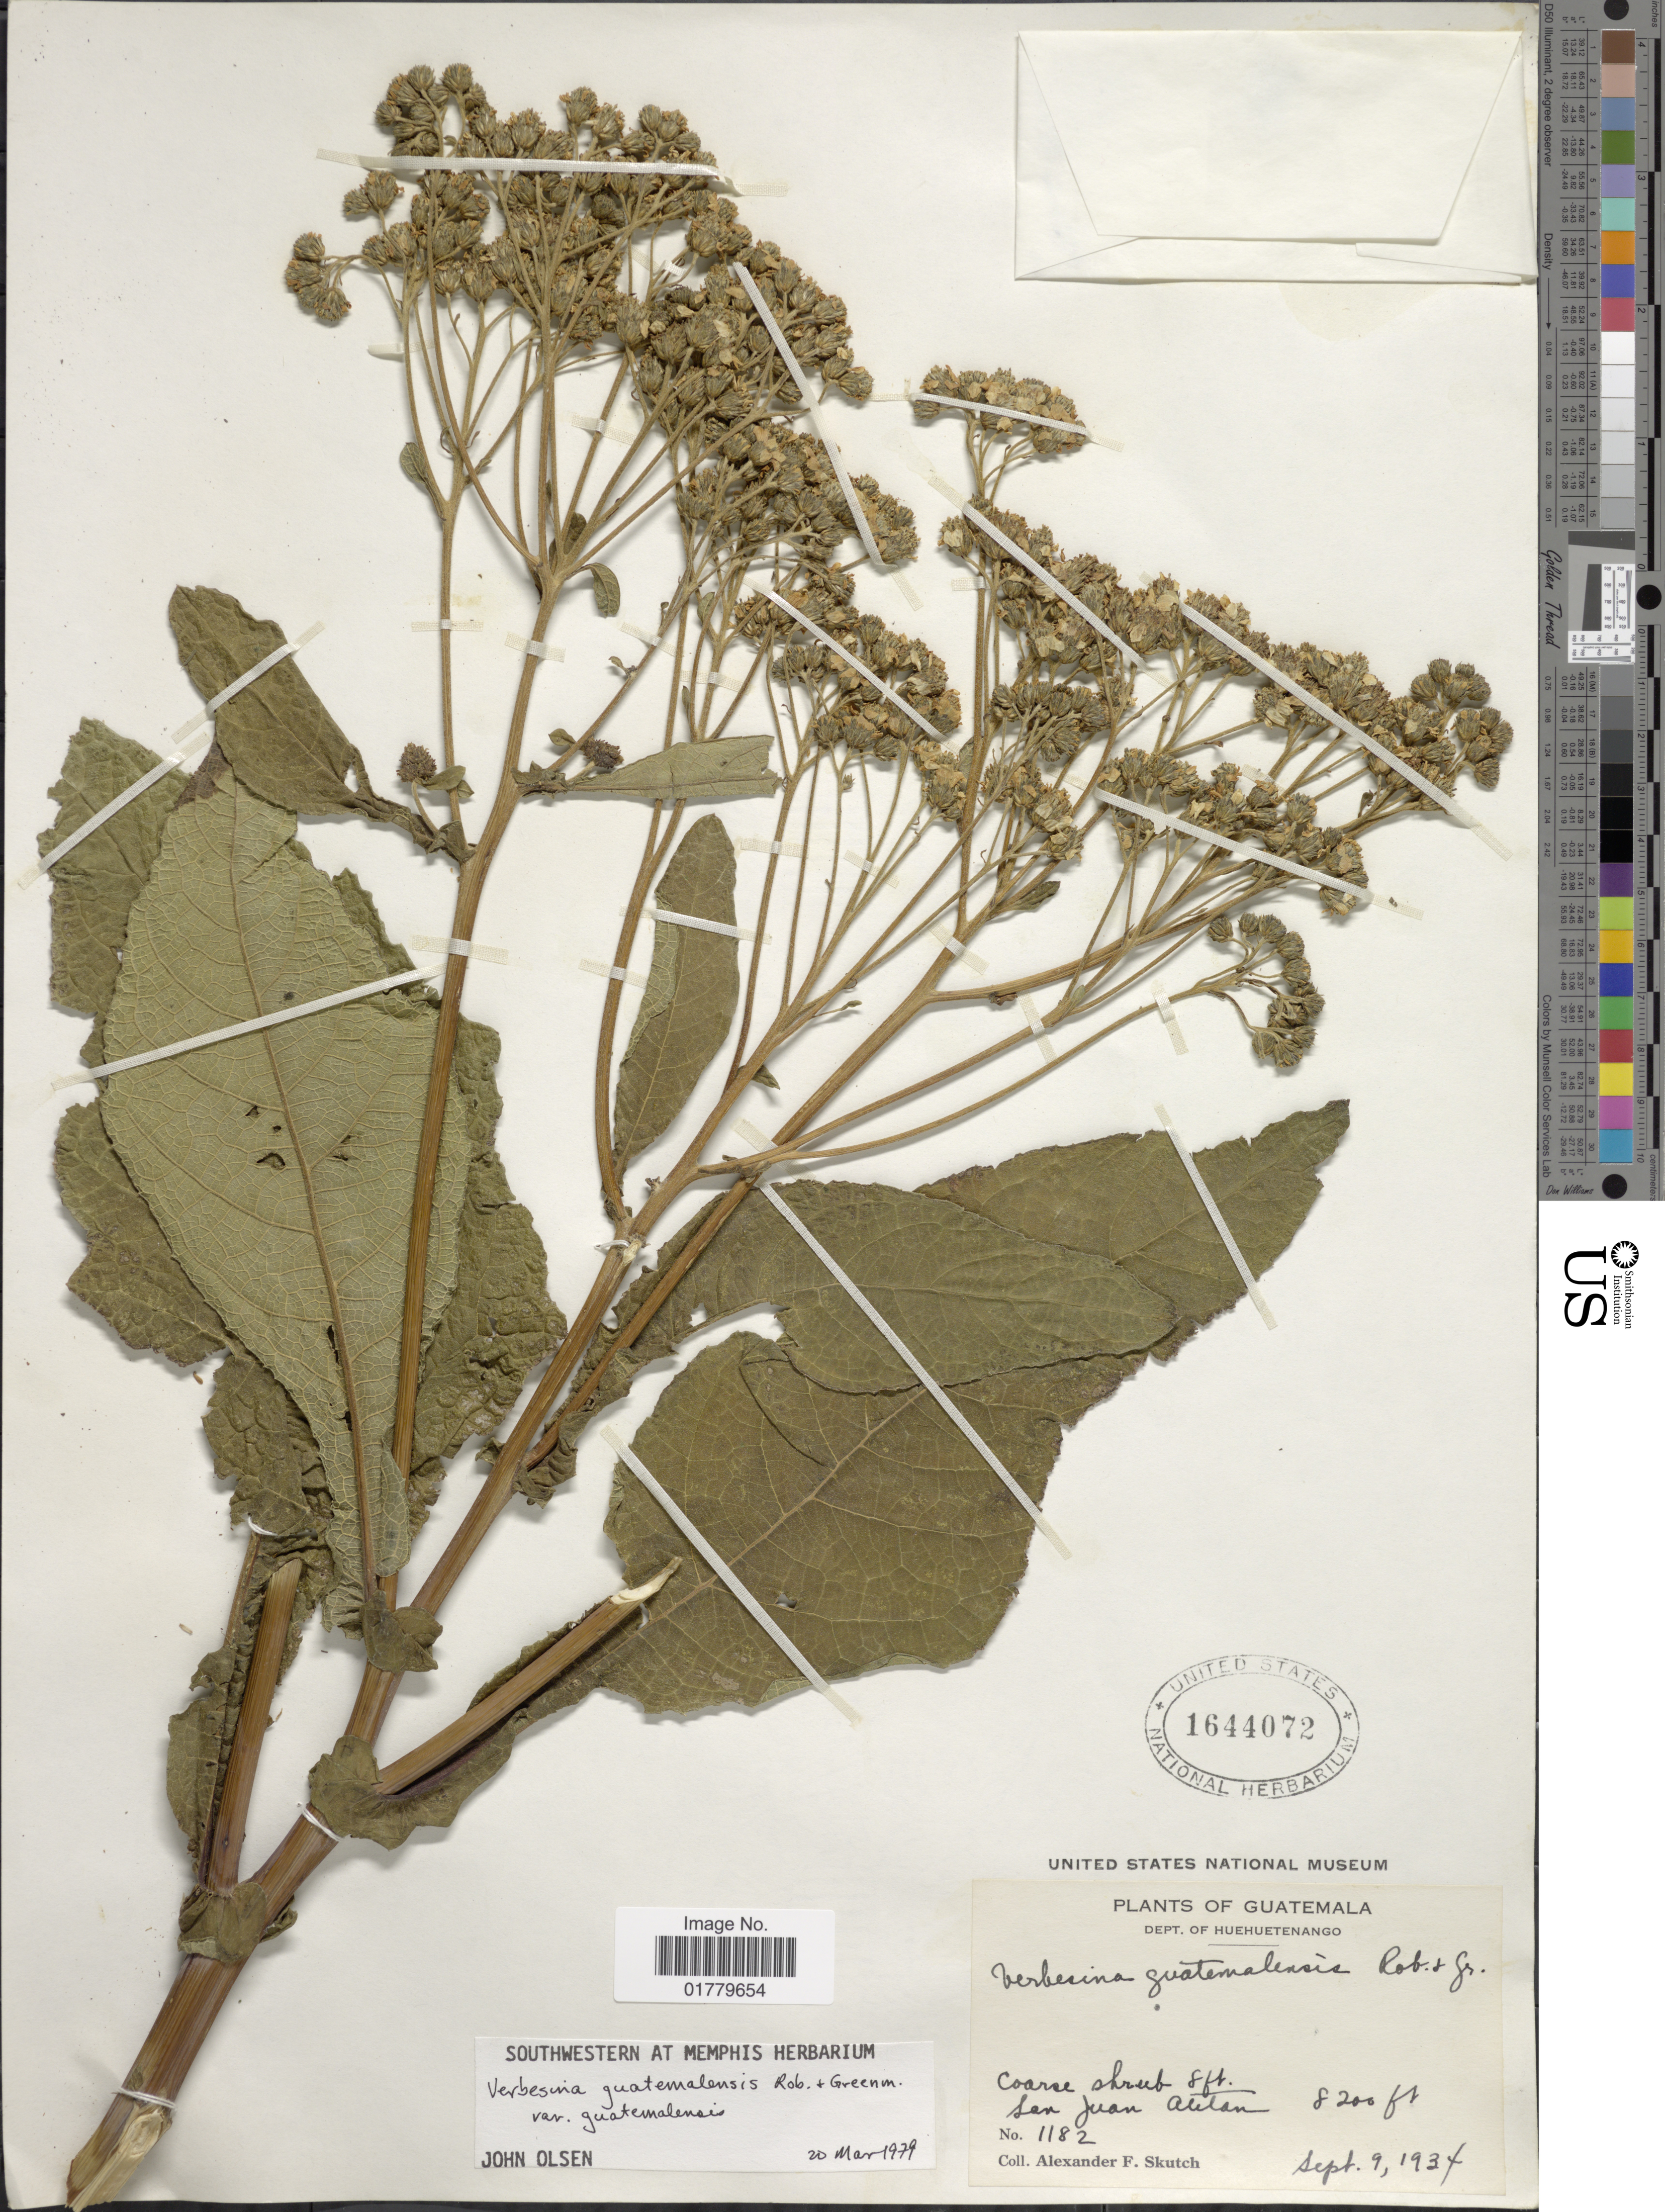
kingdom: Plantae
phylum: Tracheophyta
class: Magnoliopsida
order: Asterales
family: Asteraceae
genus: Verbesina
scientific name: Verbesina guatemalensis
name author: B.L. Rob. & Greenm.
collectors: A. F. Skutch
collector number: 1182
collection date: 1934-09-09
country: Guatemala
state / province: Huehuetenango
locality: Dept. of Huehuetenango. San Juan Atitlan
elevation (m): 2499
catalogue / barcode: US 1644072